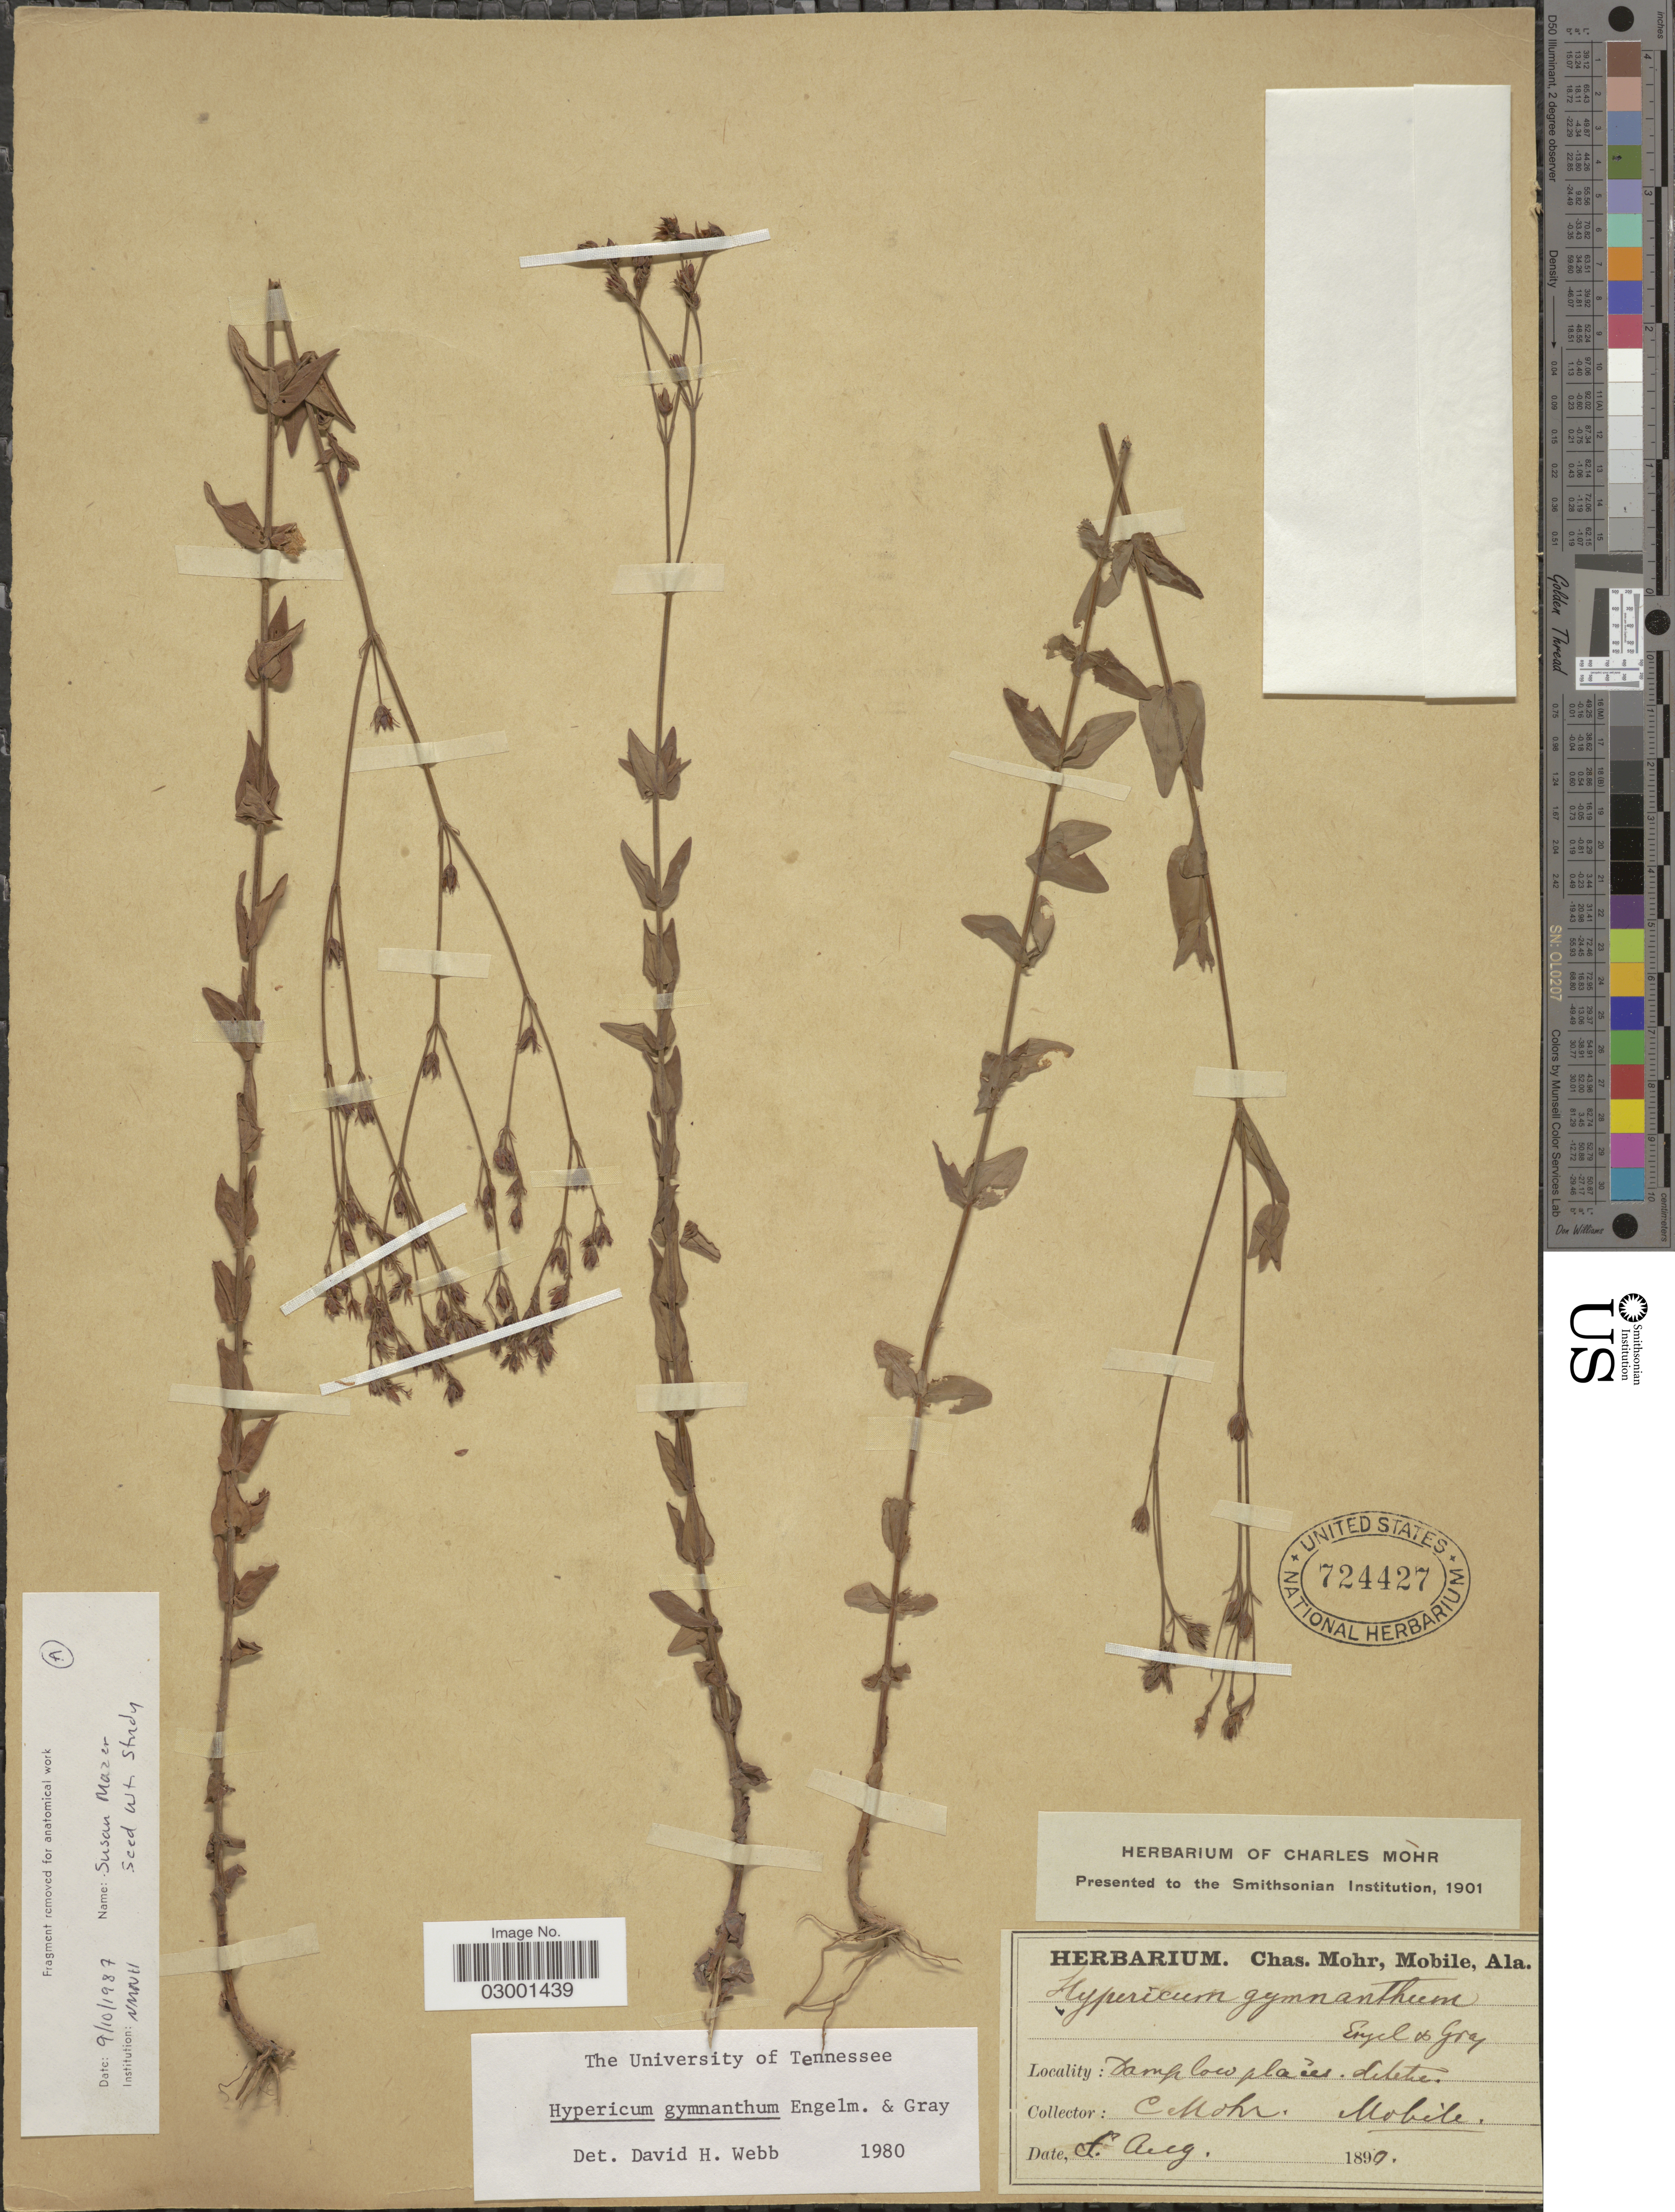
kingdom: Plantae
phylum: Tracheophyta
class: Magnoliopsida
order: Malpighiales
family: Hypericaceae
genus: Hypericum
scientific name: Hypericum gymnanthum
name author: Engelm. & A. Gray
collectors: Mohr, C. T. (herbarium)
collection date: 1890-08-05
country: United States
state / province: Alabama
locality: Mobile.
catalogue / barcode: US 724427